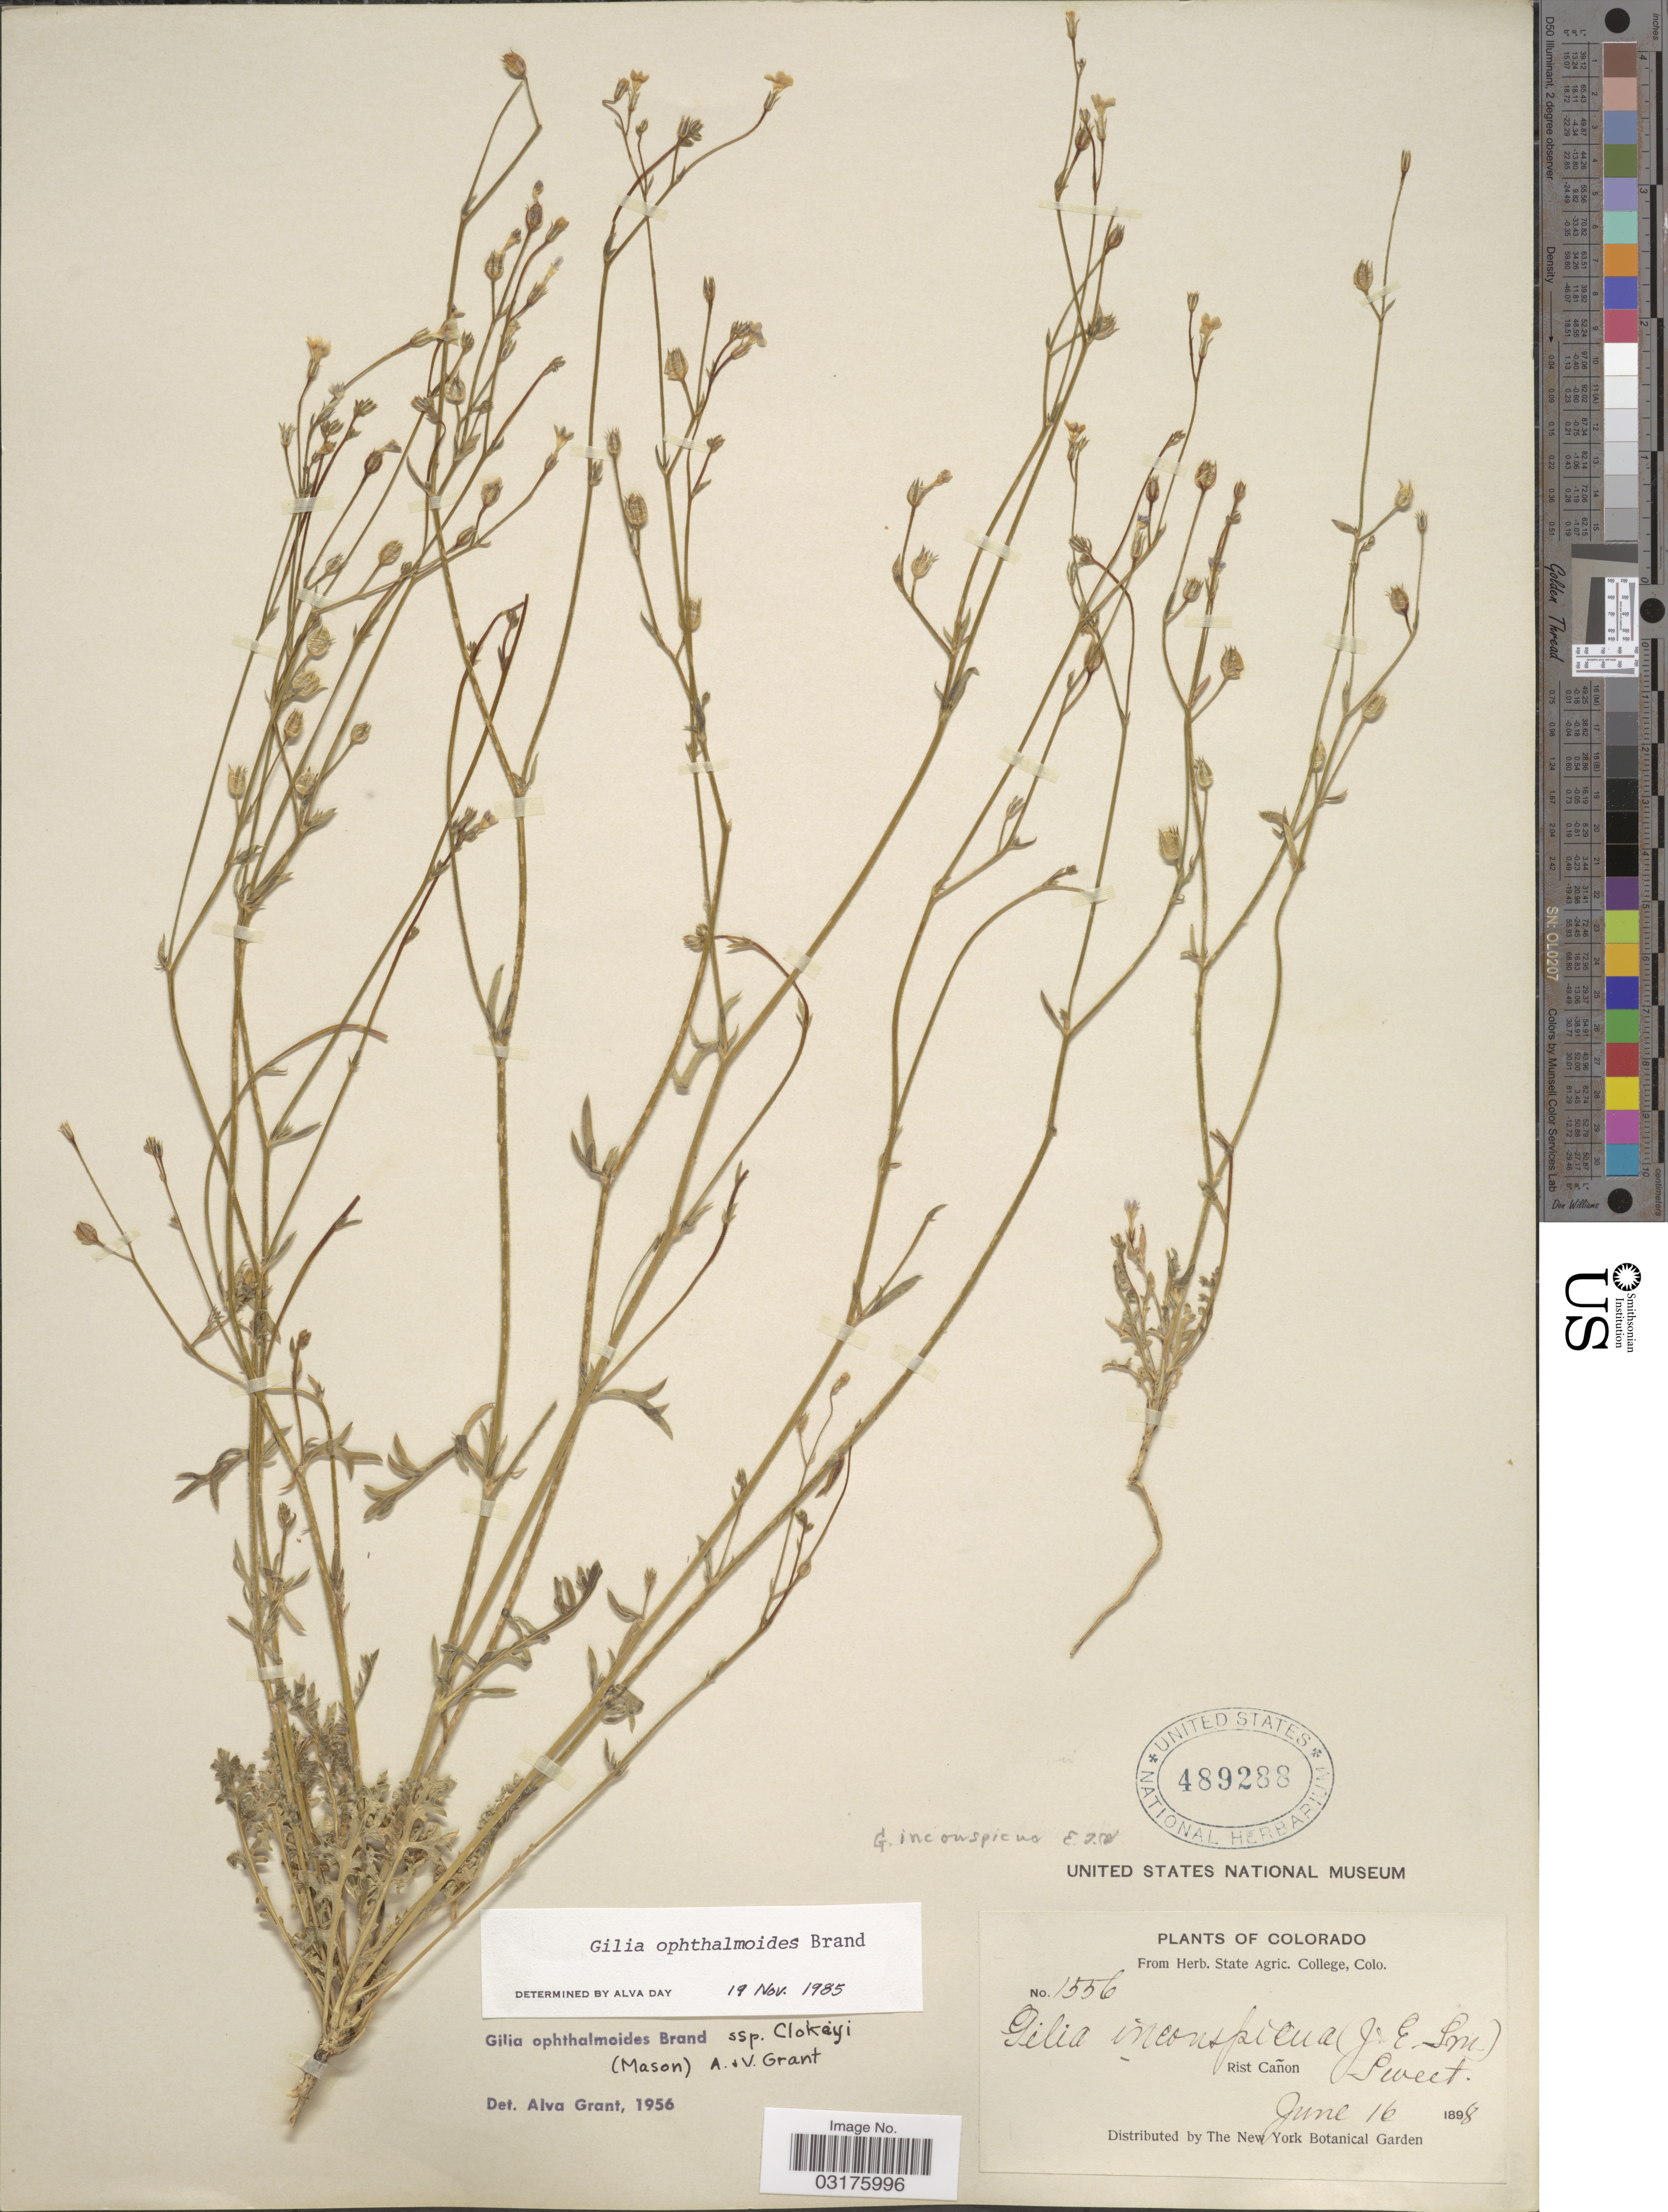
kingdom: Plantae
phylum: Tracheophyta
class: Magnoliopsida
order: Ericales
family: Polemoniaceae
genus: Gilia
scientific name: Gilia ophthalmoides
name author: Brand in Engl.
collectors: ex herb. State Agric. College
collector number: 1556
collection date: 1898-06-16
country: United States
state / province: Colorado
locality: Rist Cañon.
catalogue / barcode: US 489288